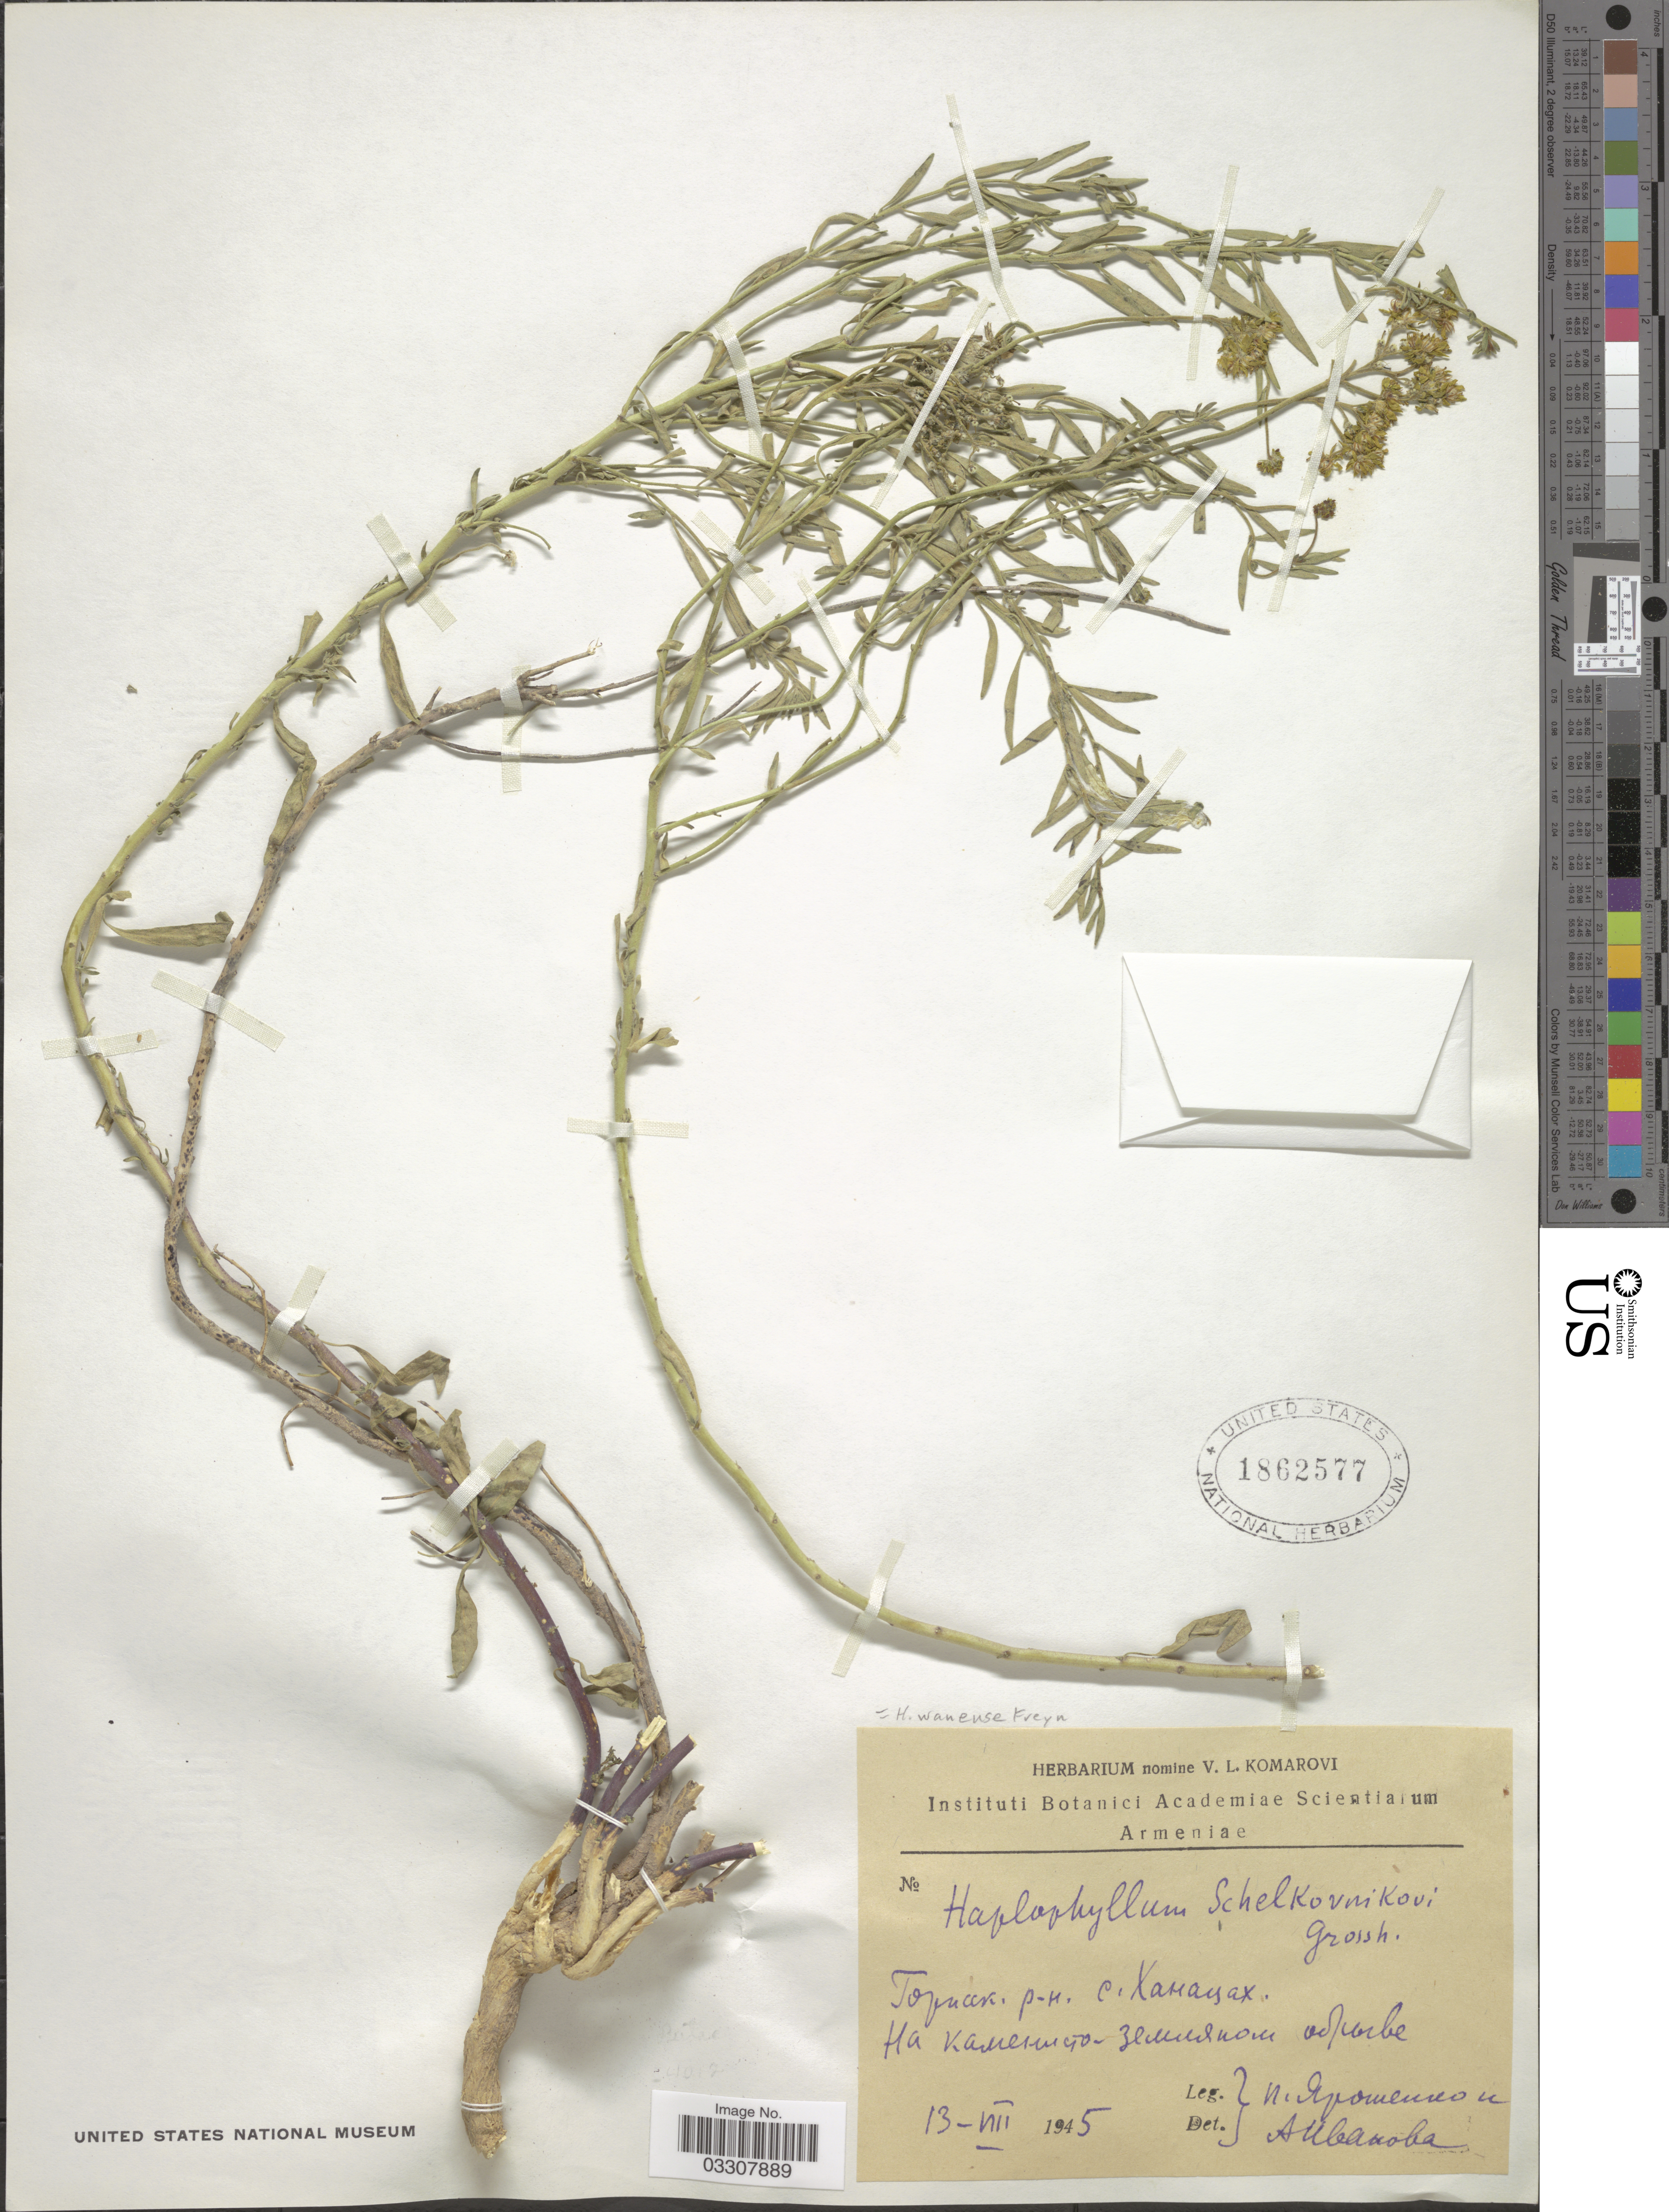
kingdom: Plantae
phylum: Tracheophyta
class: Magnoliopsida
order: Sapindales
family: Rutaceae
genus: Haplophyllum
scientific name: Haplophyllum shelkovnikovii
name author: Grossh.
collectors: P. Yaroshenko & A. Ivanova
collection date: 1945-08-13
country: Armenia / Azerbaijan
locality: Gorisi Shrjan, Khanatsakh.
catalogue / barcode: US 1862577